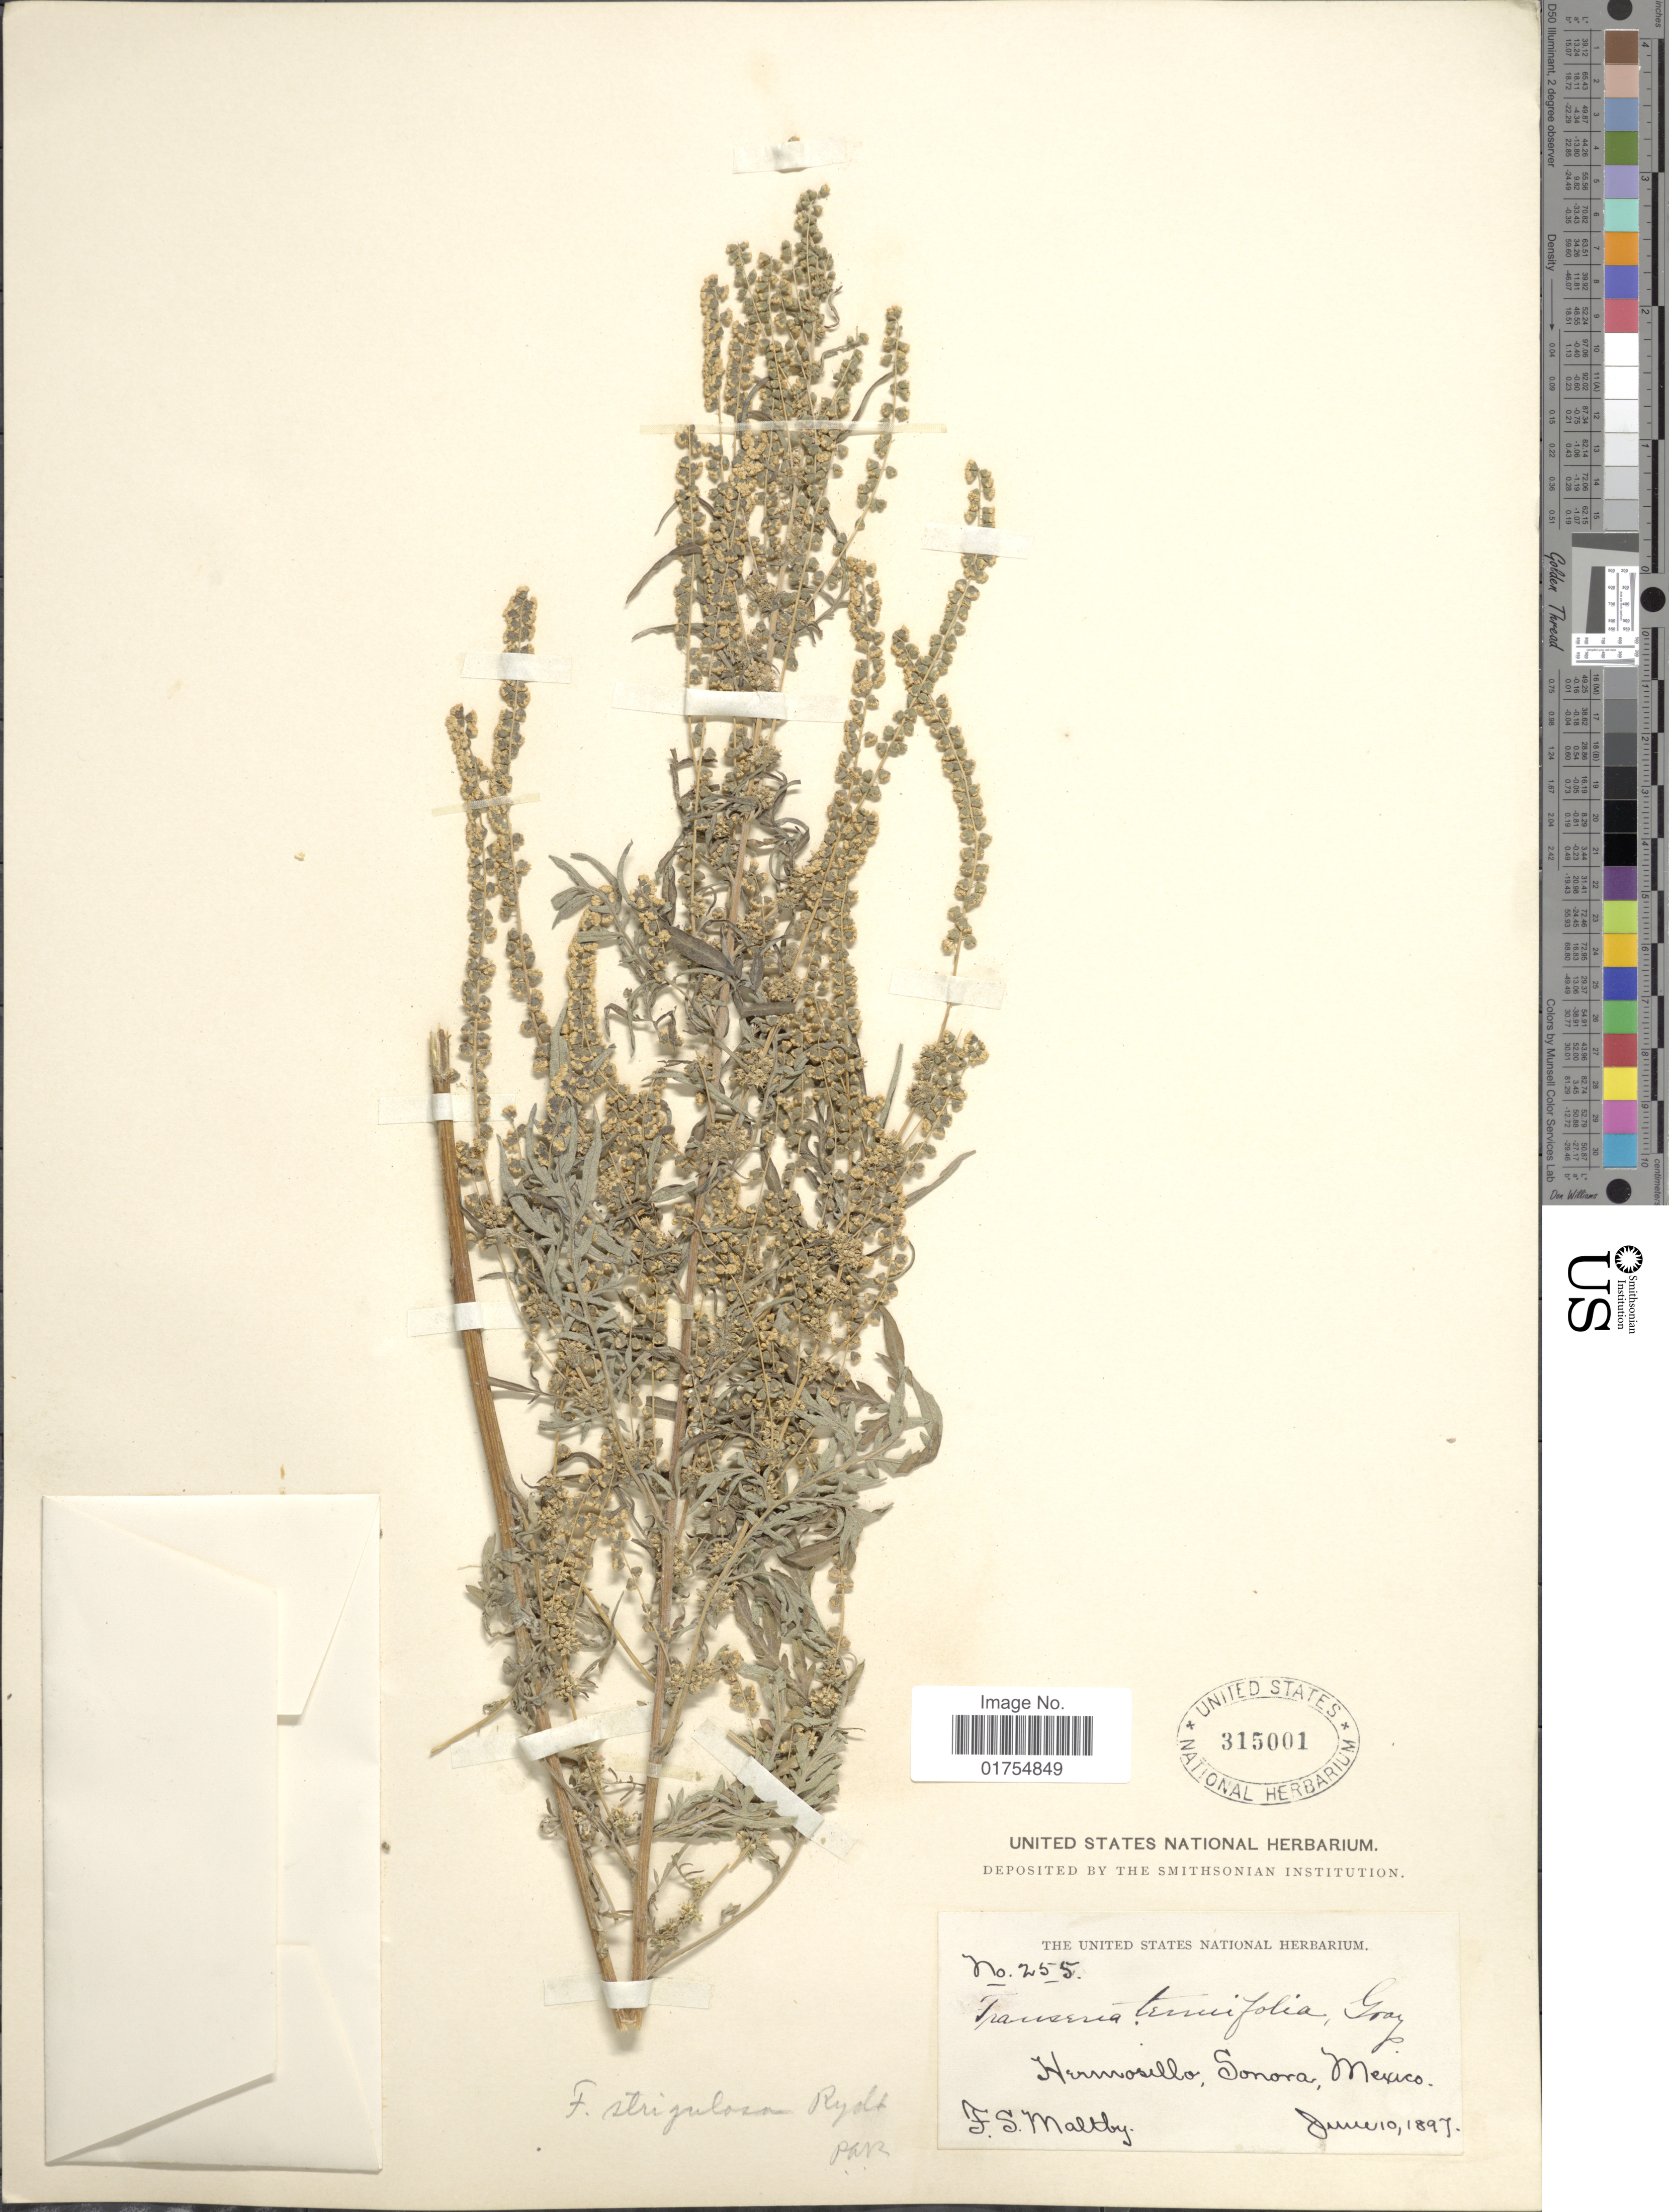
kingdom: Plantae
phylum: Tracheophyta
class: Magnoliopsida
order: Asterales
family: Asteraceae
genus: Franseria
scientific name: Franseria confertiflora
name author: (DC.) Rydb.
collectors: F. S. Maltby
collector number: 255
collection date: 1897-06-10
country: Mexico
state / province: Sonora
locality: Hermosillo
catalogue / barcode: US 315001